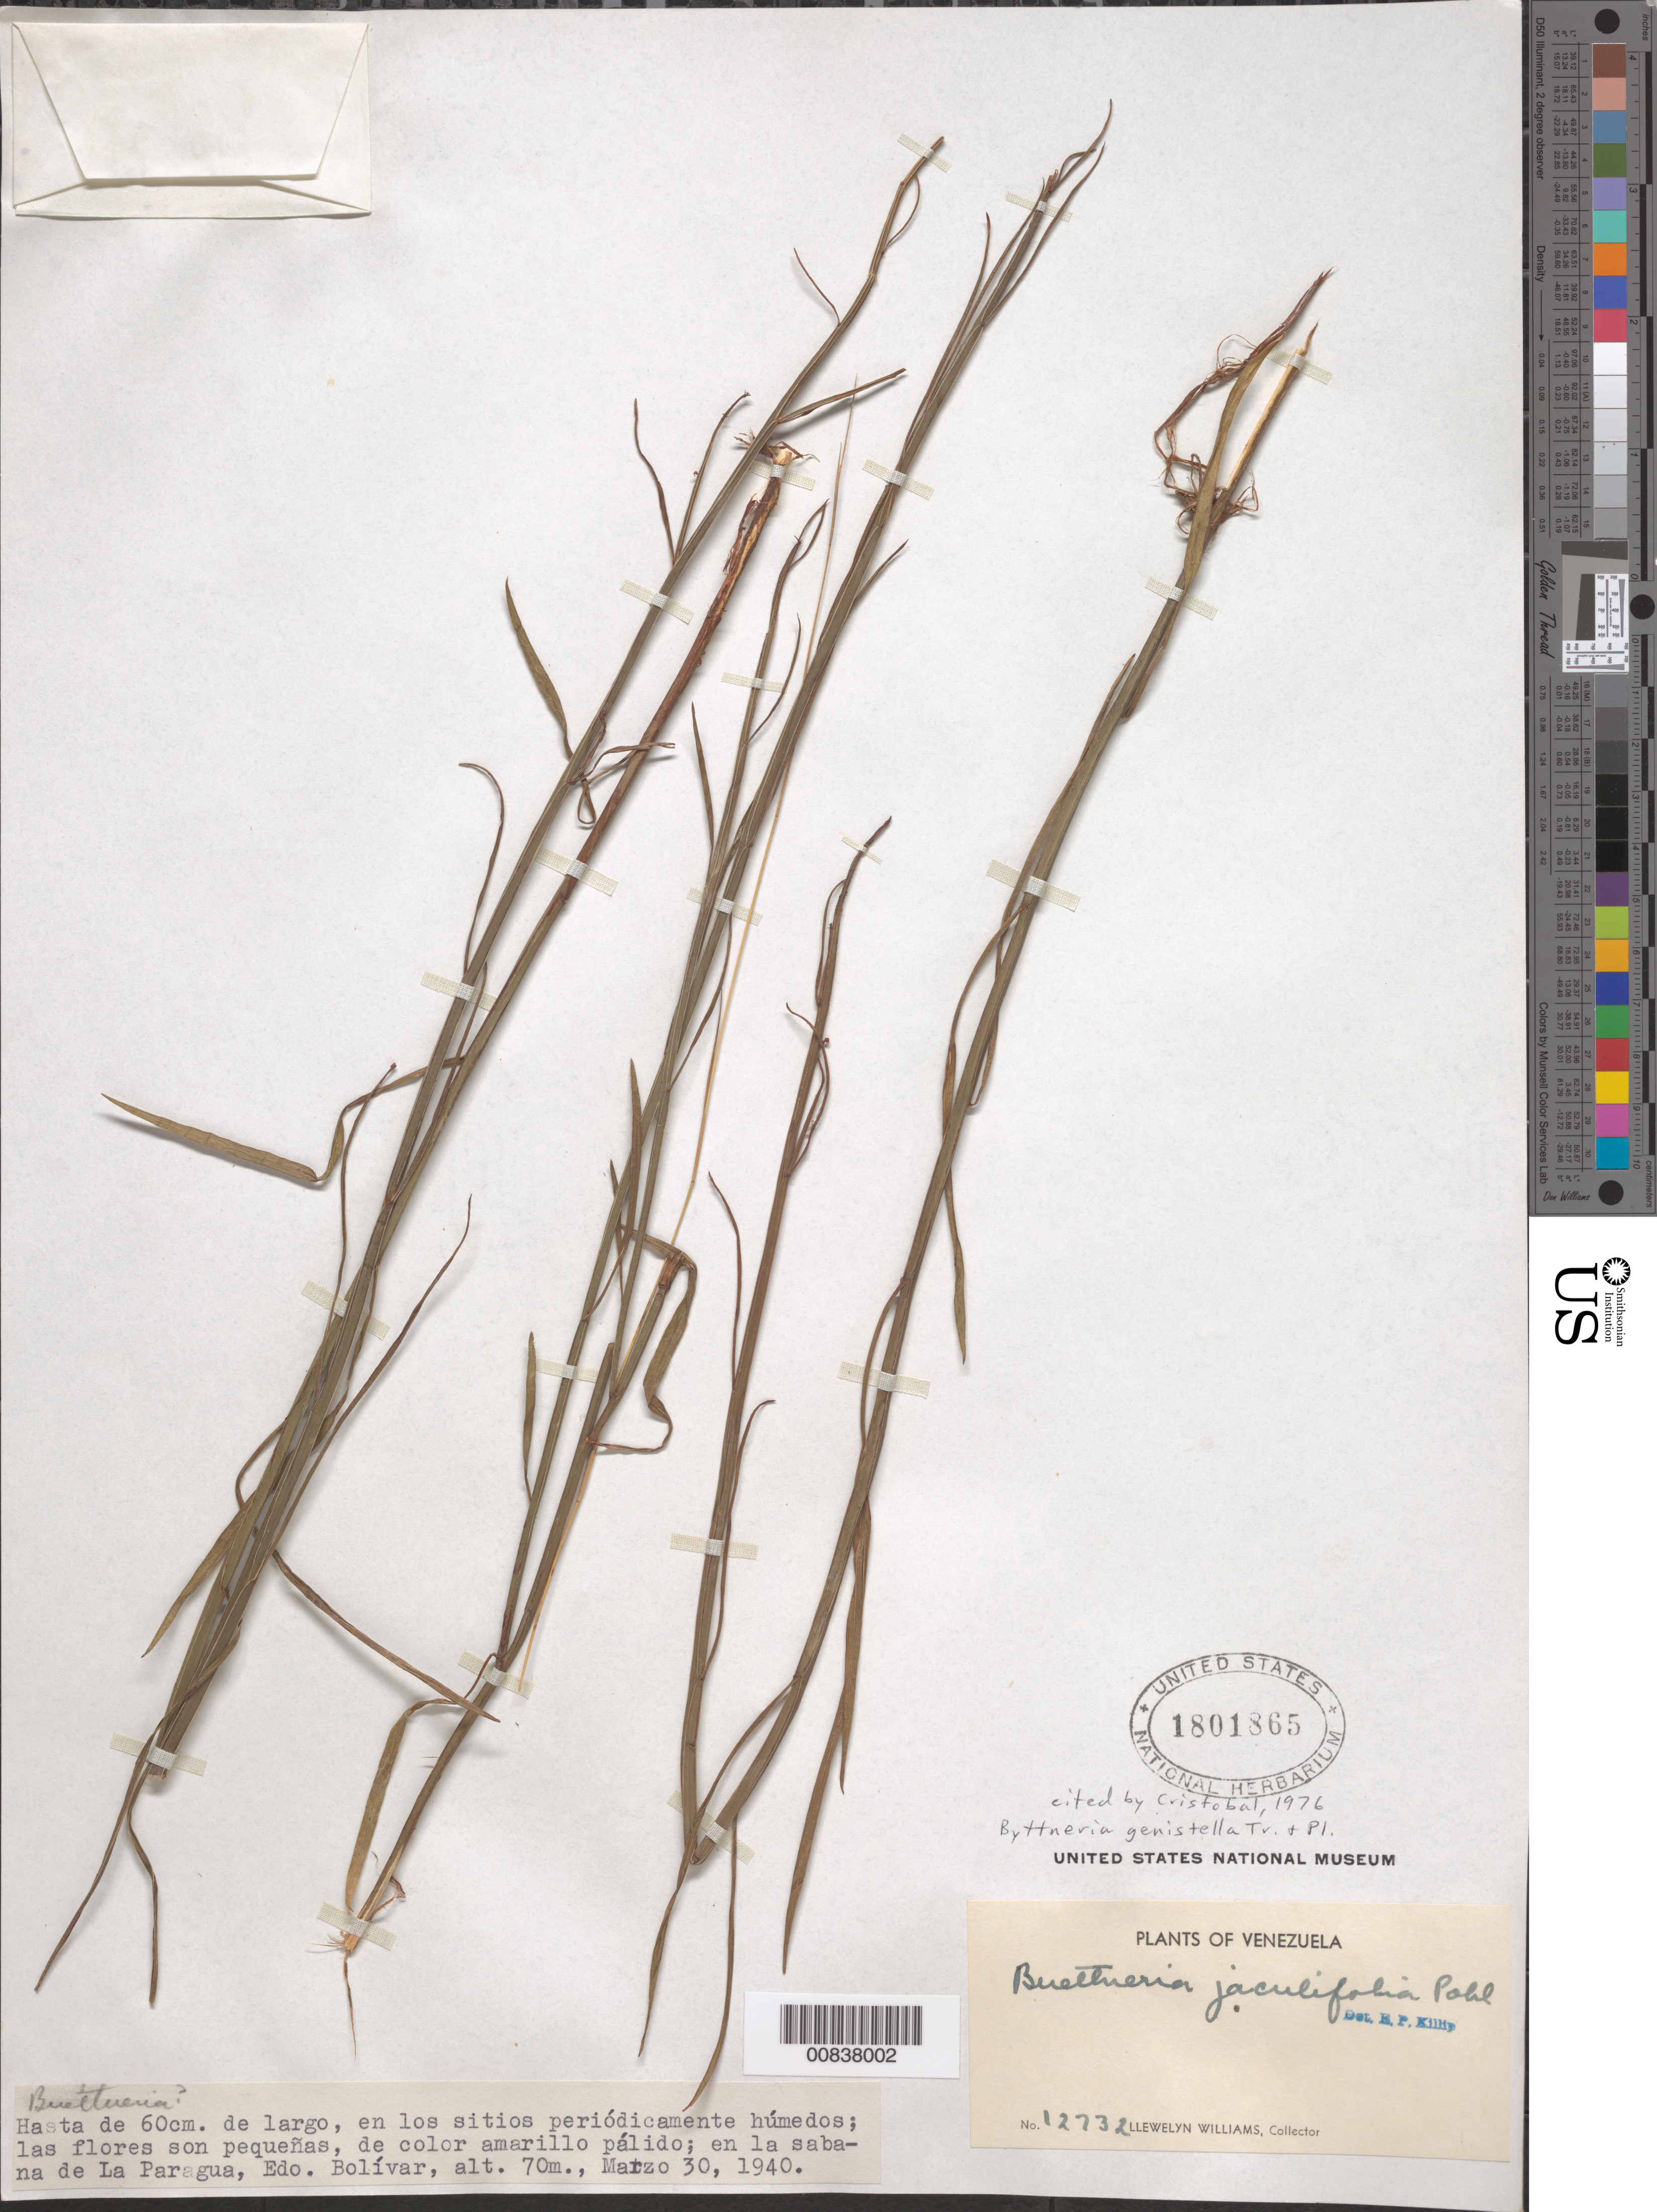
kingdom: Plantae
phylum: Tracheophyta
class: Magnoliopsida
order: Malvales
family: Malvaceae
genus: Byttneria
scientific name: Byttneria genistella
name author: Triana & Planch.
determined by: Cristóbal, C. L.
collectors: Ll. Williams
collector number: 12732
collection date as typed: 30-Mar-40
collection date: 1940-03-30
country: Venezuela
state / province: Bolívar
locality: La Paragua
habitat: Sitios periodicamente humedos, en la sabana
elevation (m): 70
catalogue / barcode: US 1801865